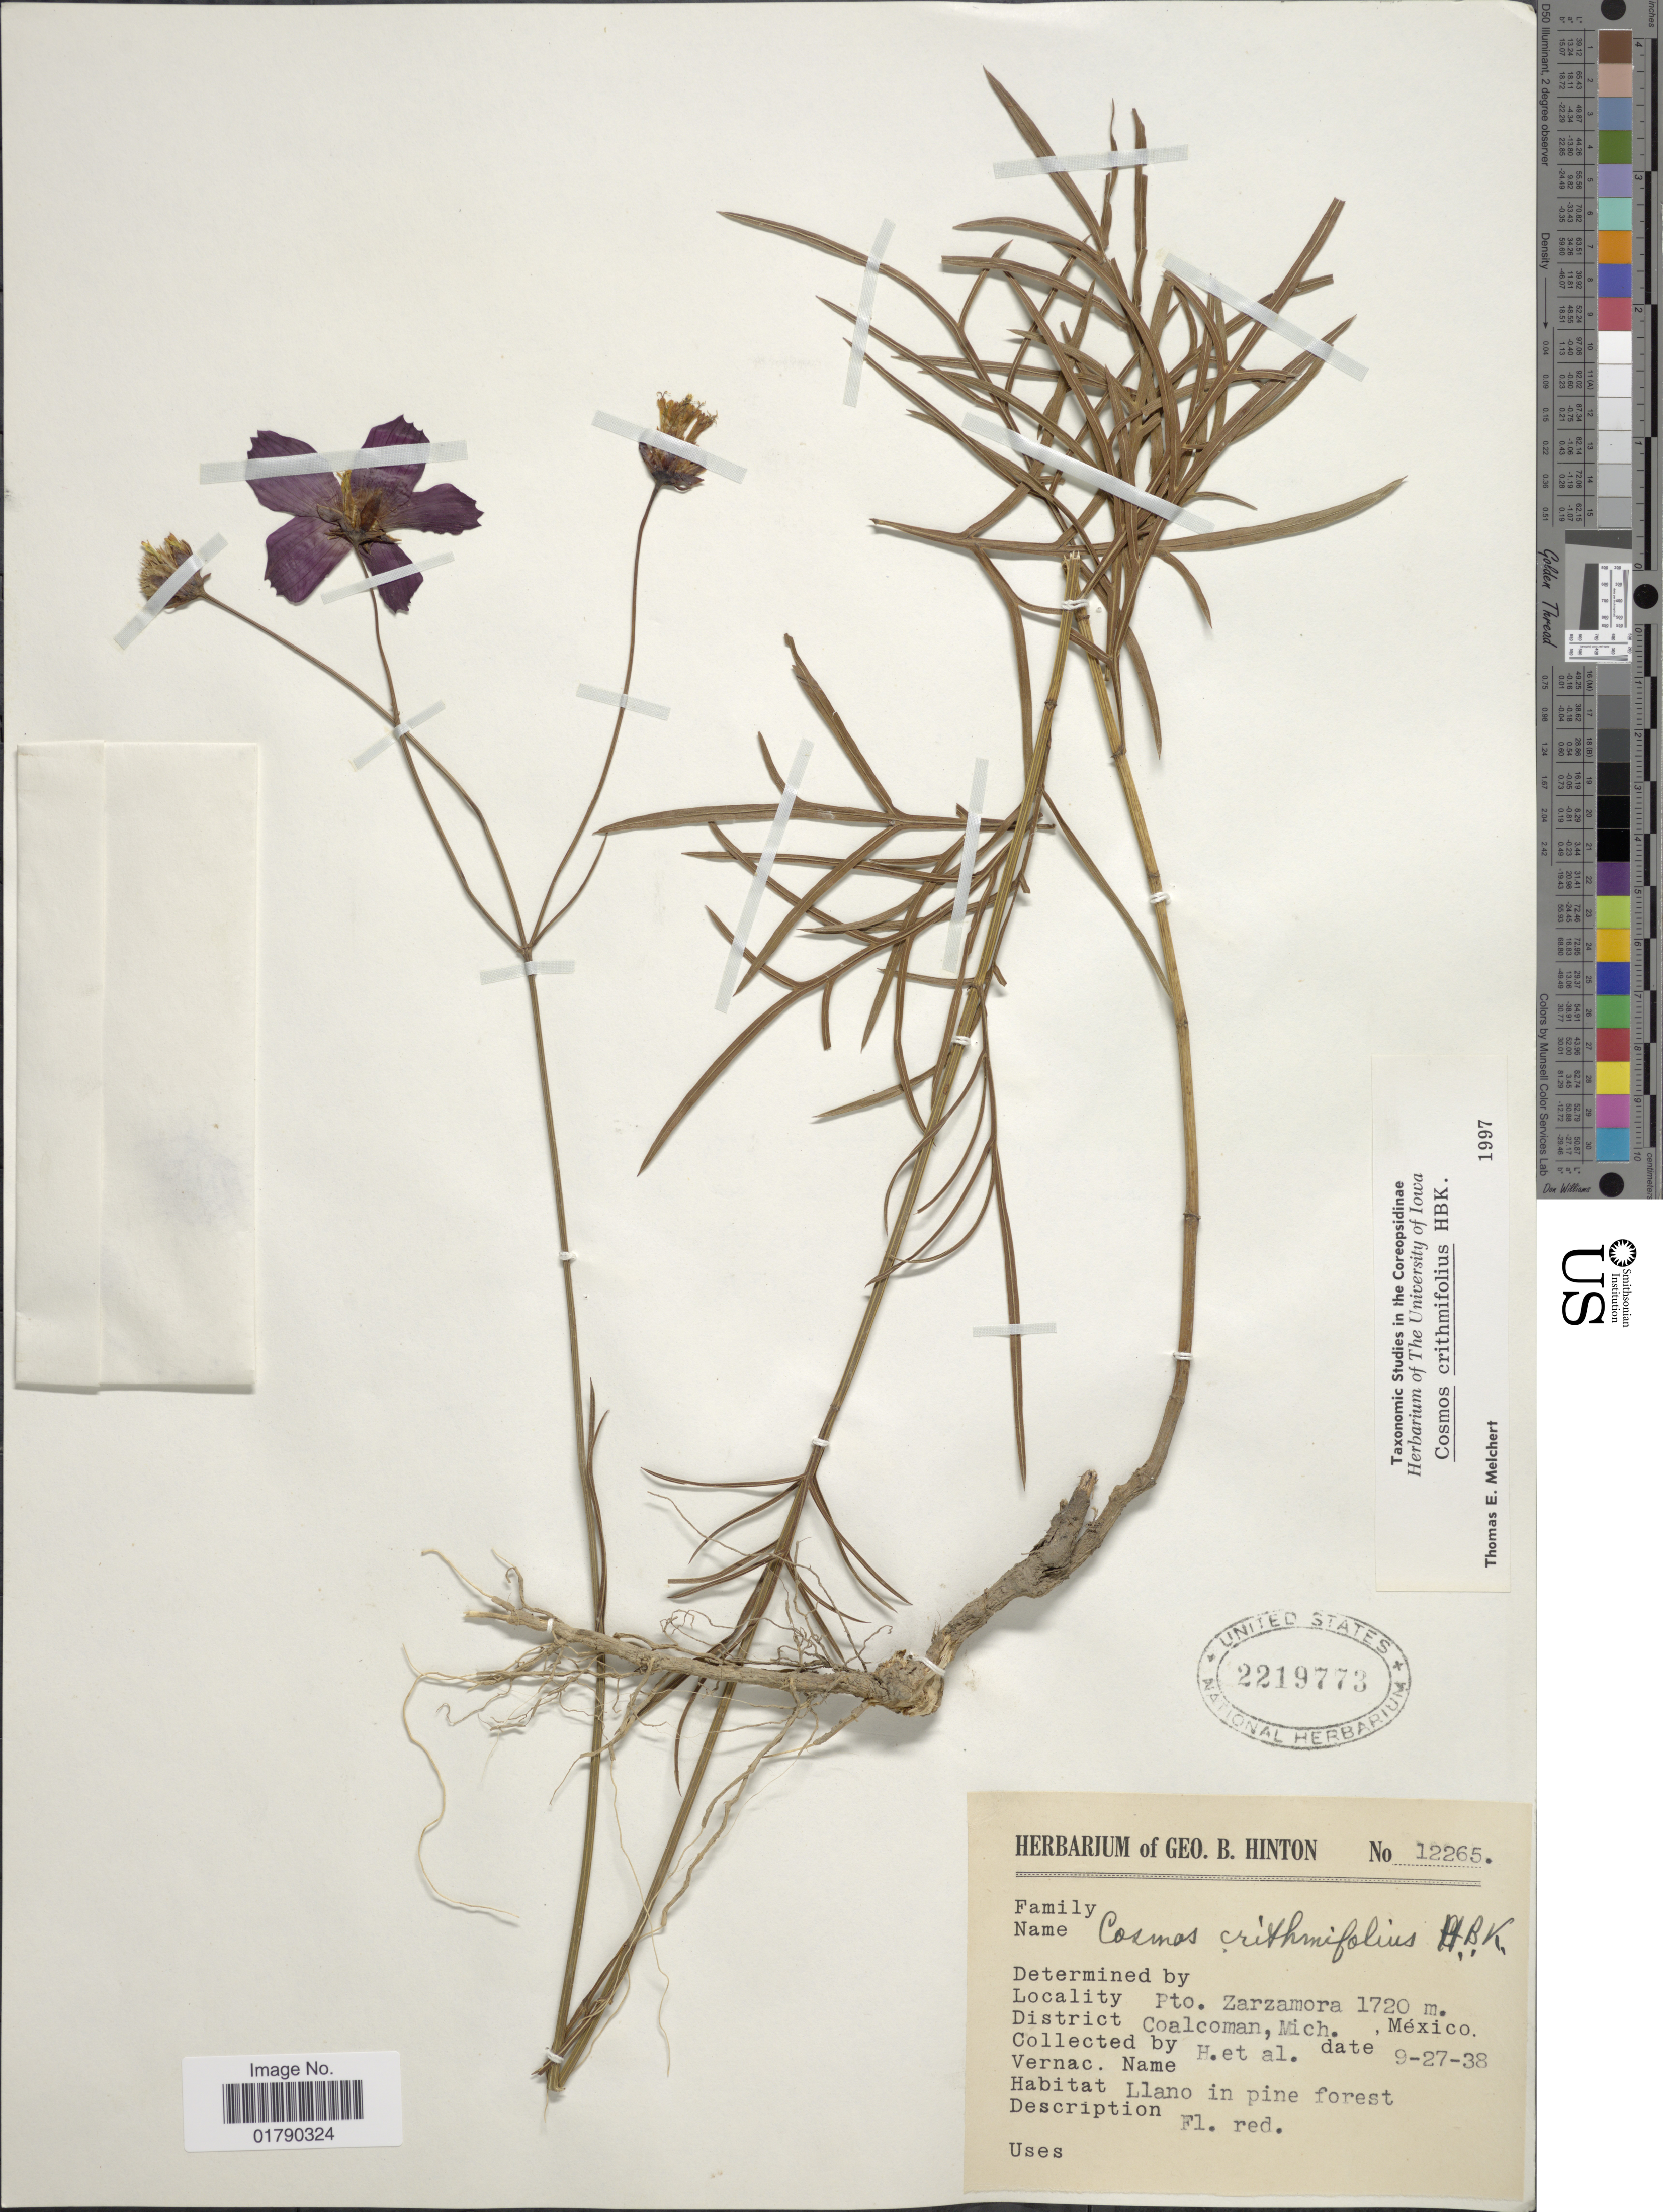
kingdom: Plantae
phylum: Tracheophyta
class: Magnoliopsida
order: Asterales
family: Asteraceae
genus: Cosmos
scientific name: Cosmos crithmifolius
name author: Kunth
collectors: G. B. Hinton & et al.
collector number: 12265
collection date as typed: Transcribed d/m/y: 27/9/38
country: Mexico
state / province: Michoacán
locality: Pto. Zarzamora, District Coalcoman, Mich.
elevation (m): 1720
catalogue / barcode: US 2219773